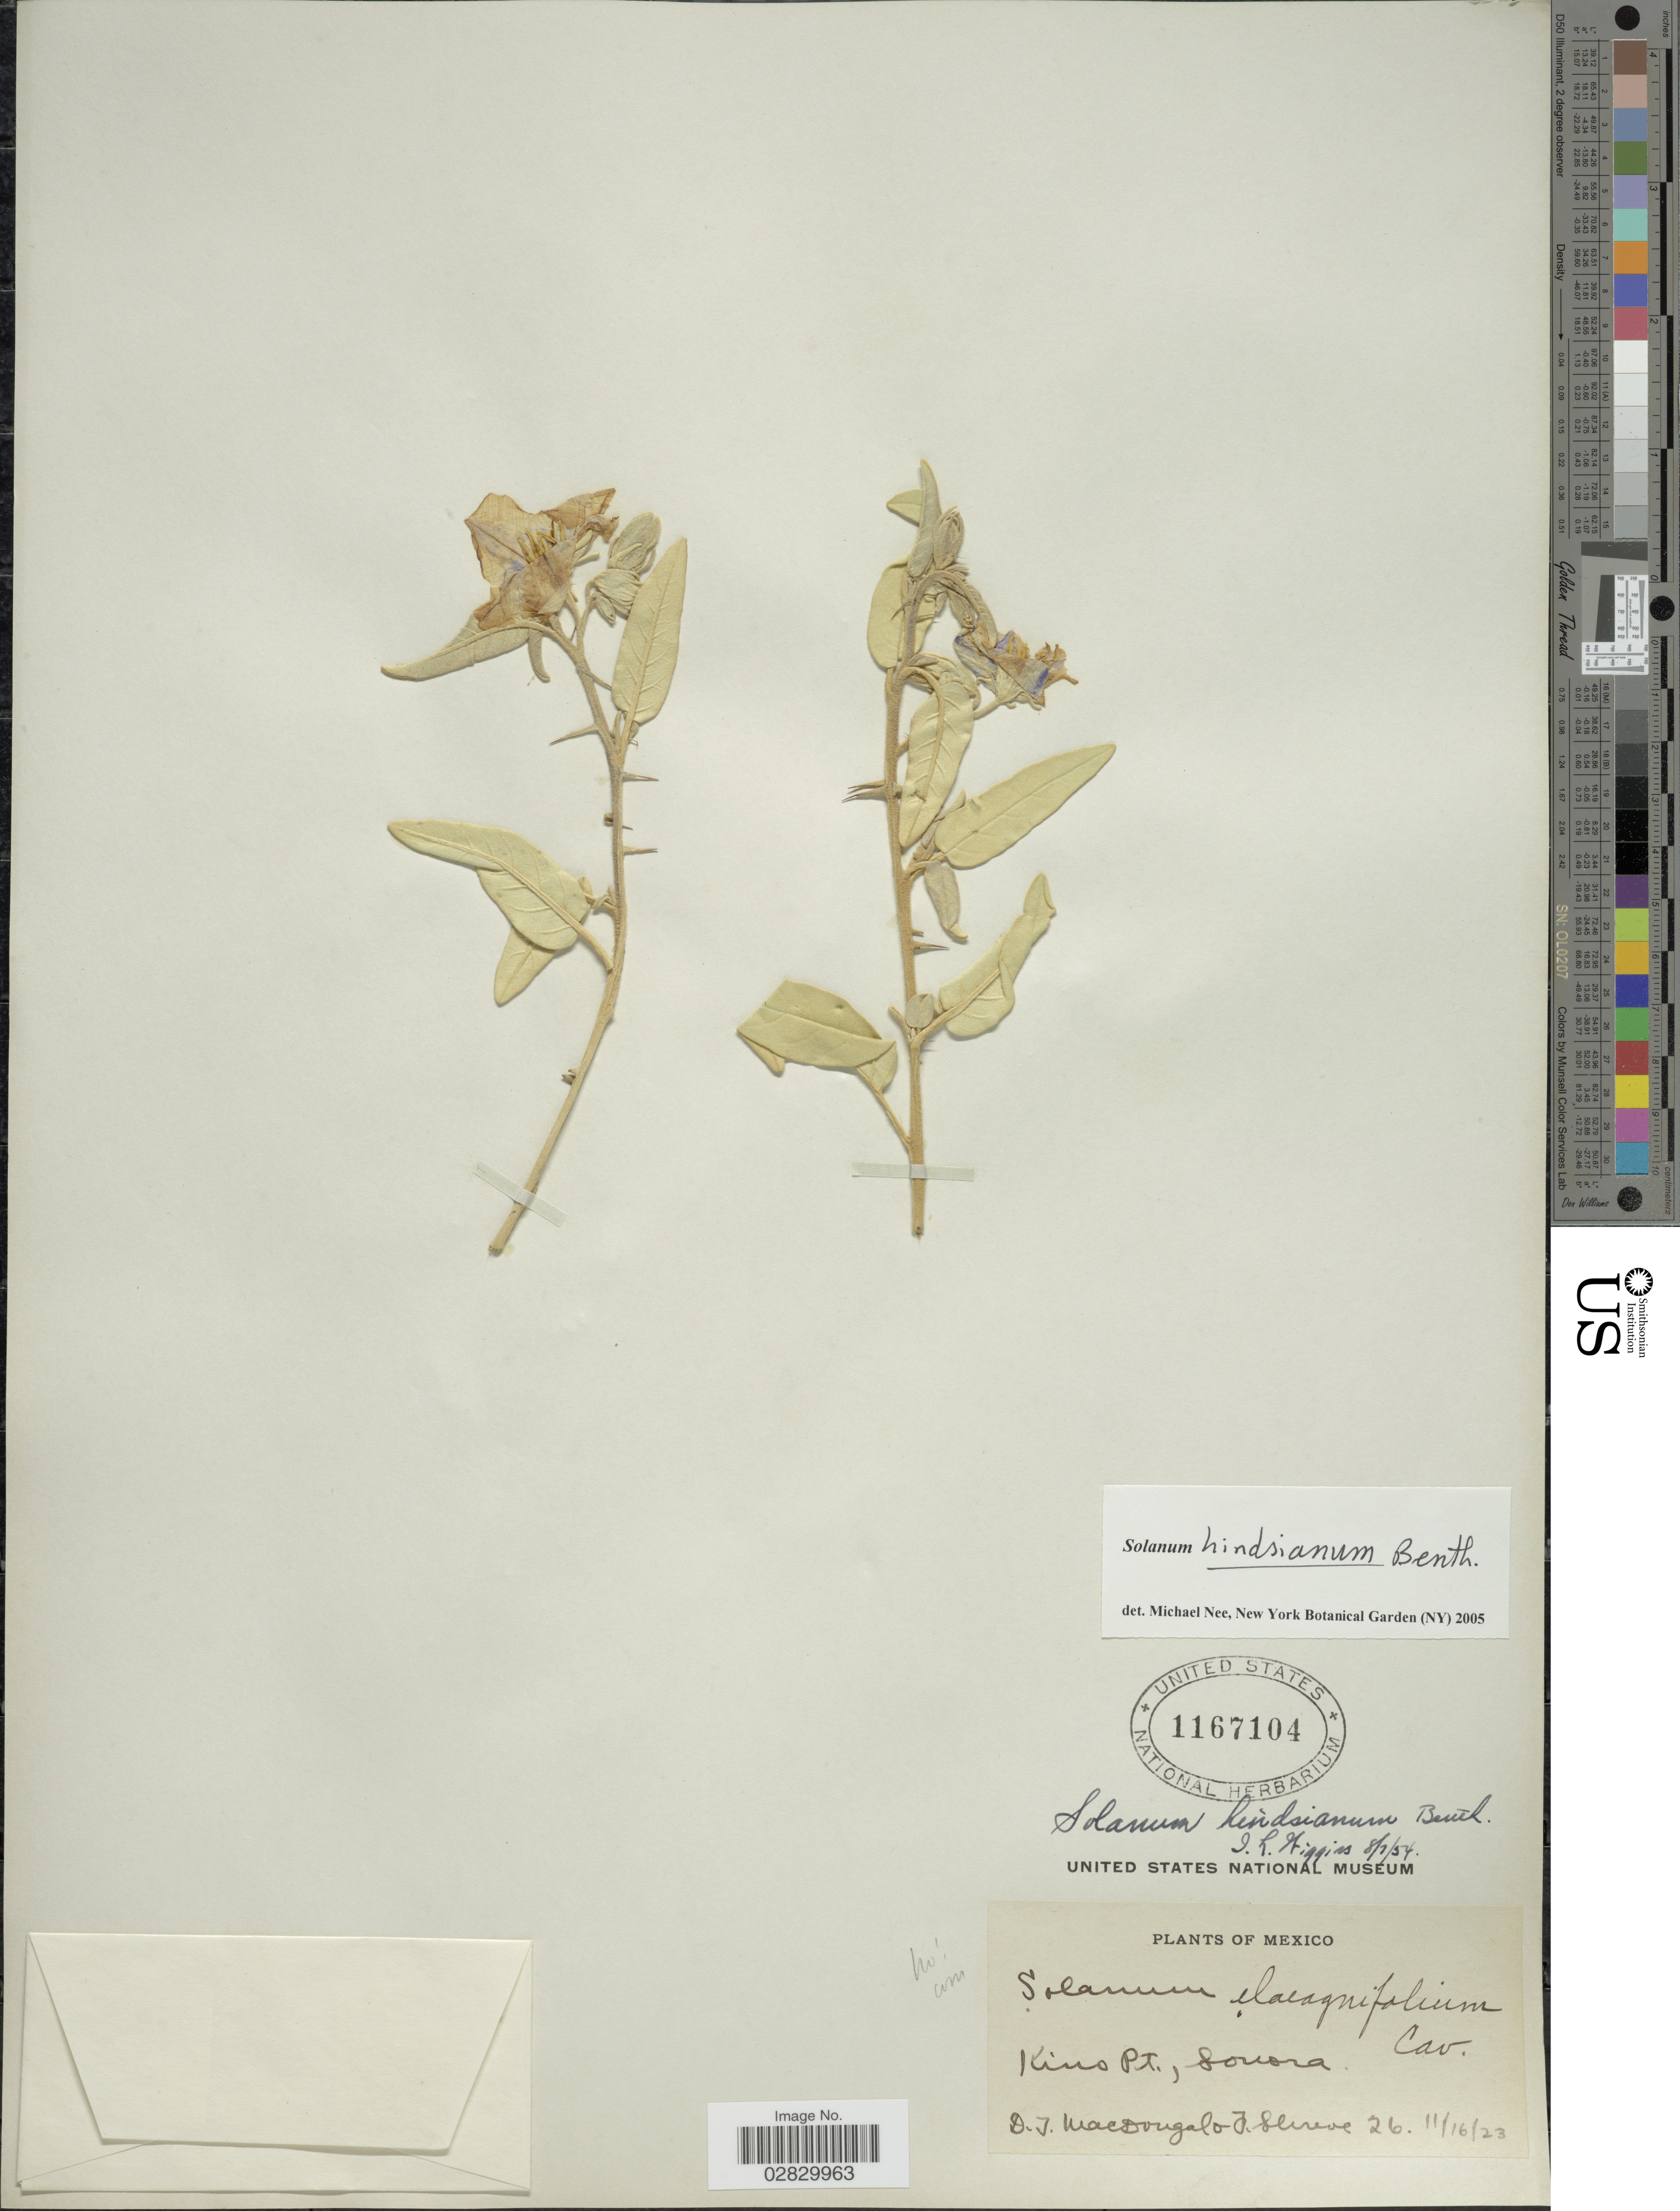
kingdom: Plantae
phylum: Tracheophyta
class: Magnoliopsida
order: Solanales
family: Solanaceae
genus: Solanum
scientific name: Solanum hindsianum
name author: Benth.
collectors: D. T. MacDougal & F. Shreve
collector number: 26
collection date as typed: Transcribed d/m/y: 16/11/23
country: Mexico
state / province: Sonora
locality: Kino Pt.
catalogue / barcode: US 1167104